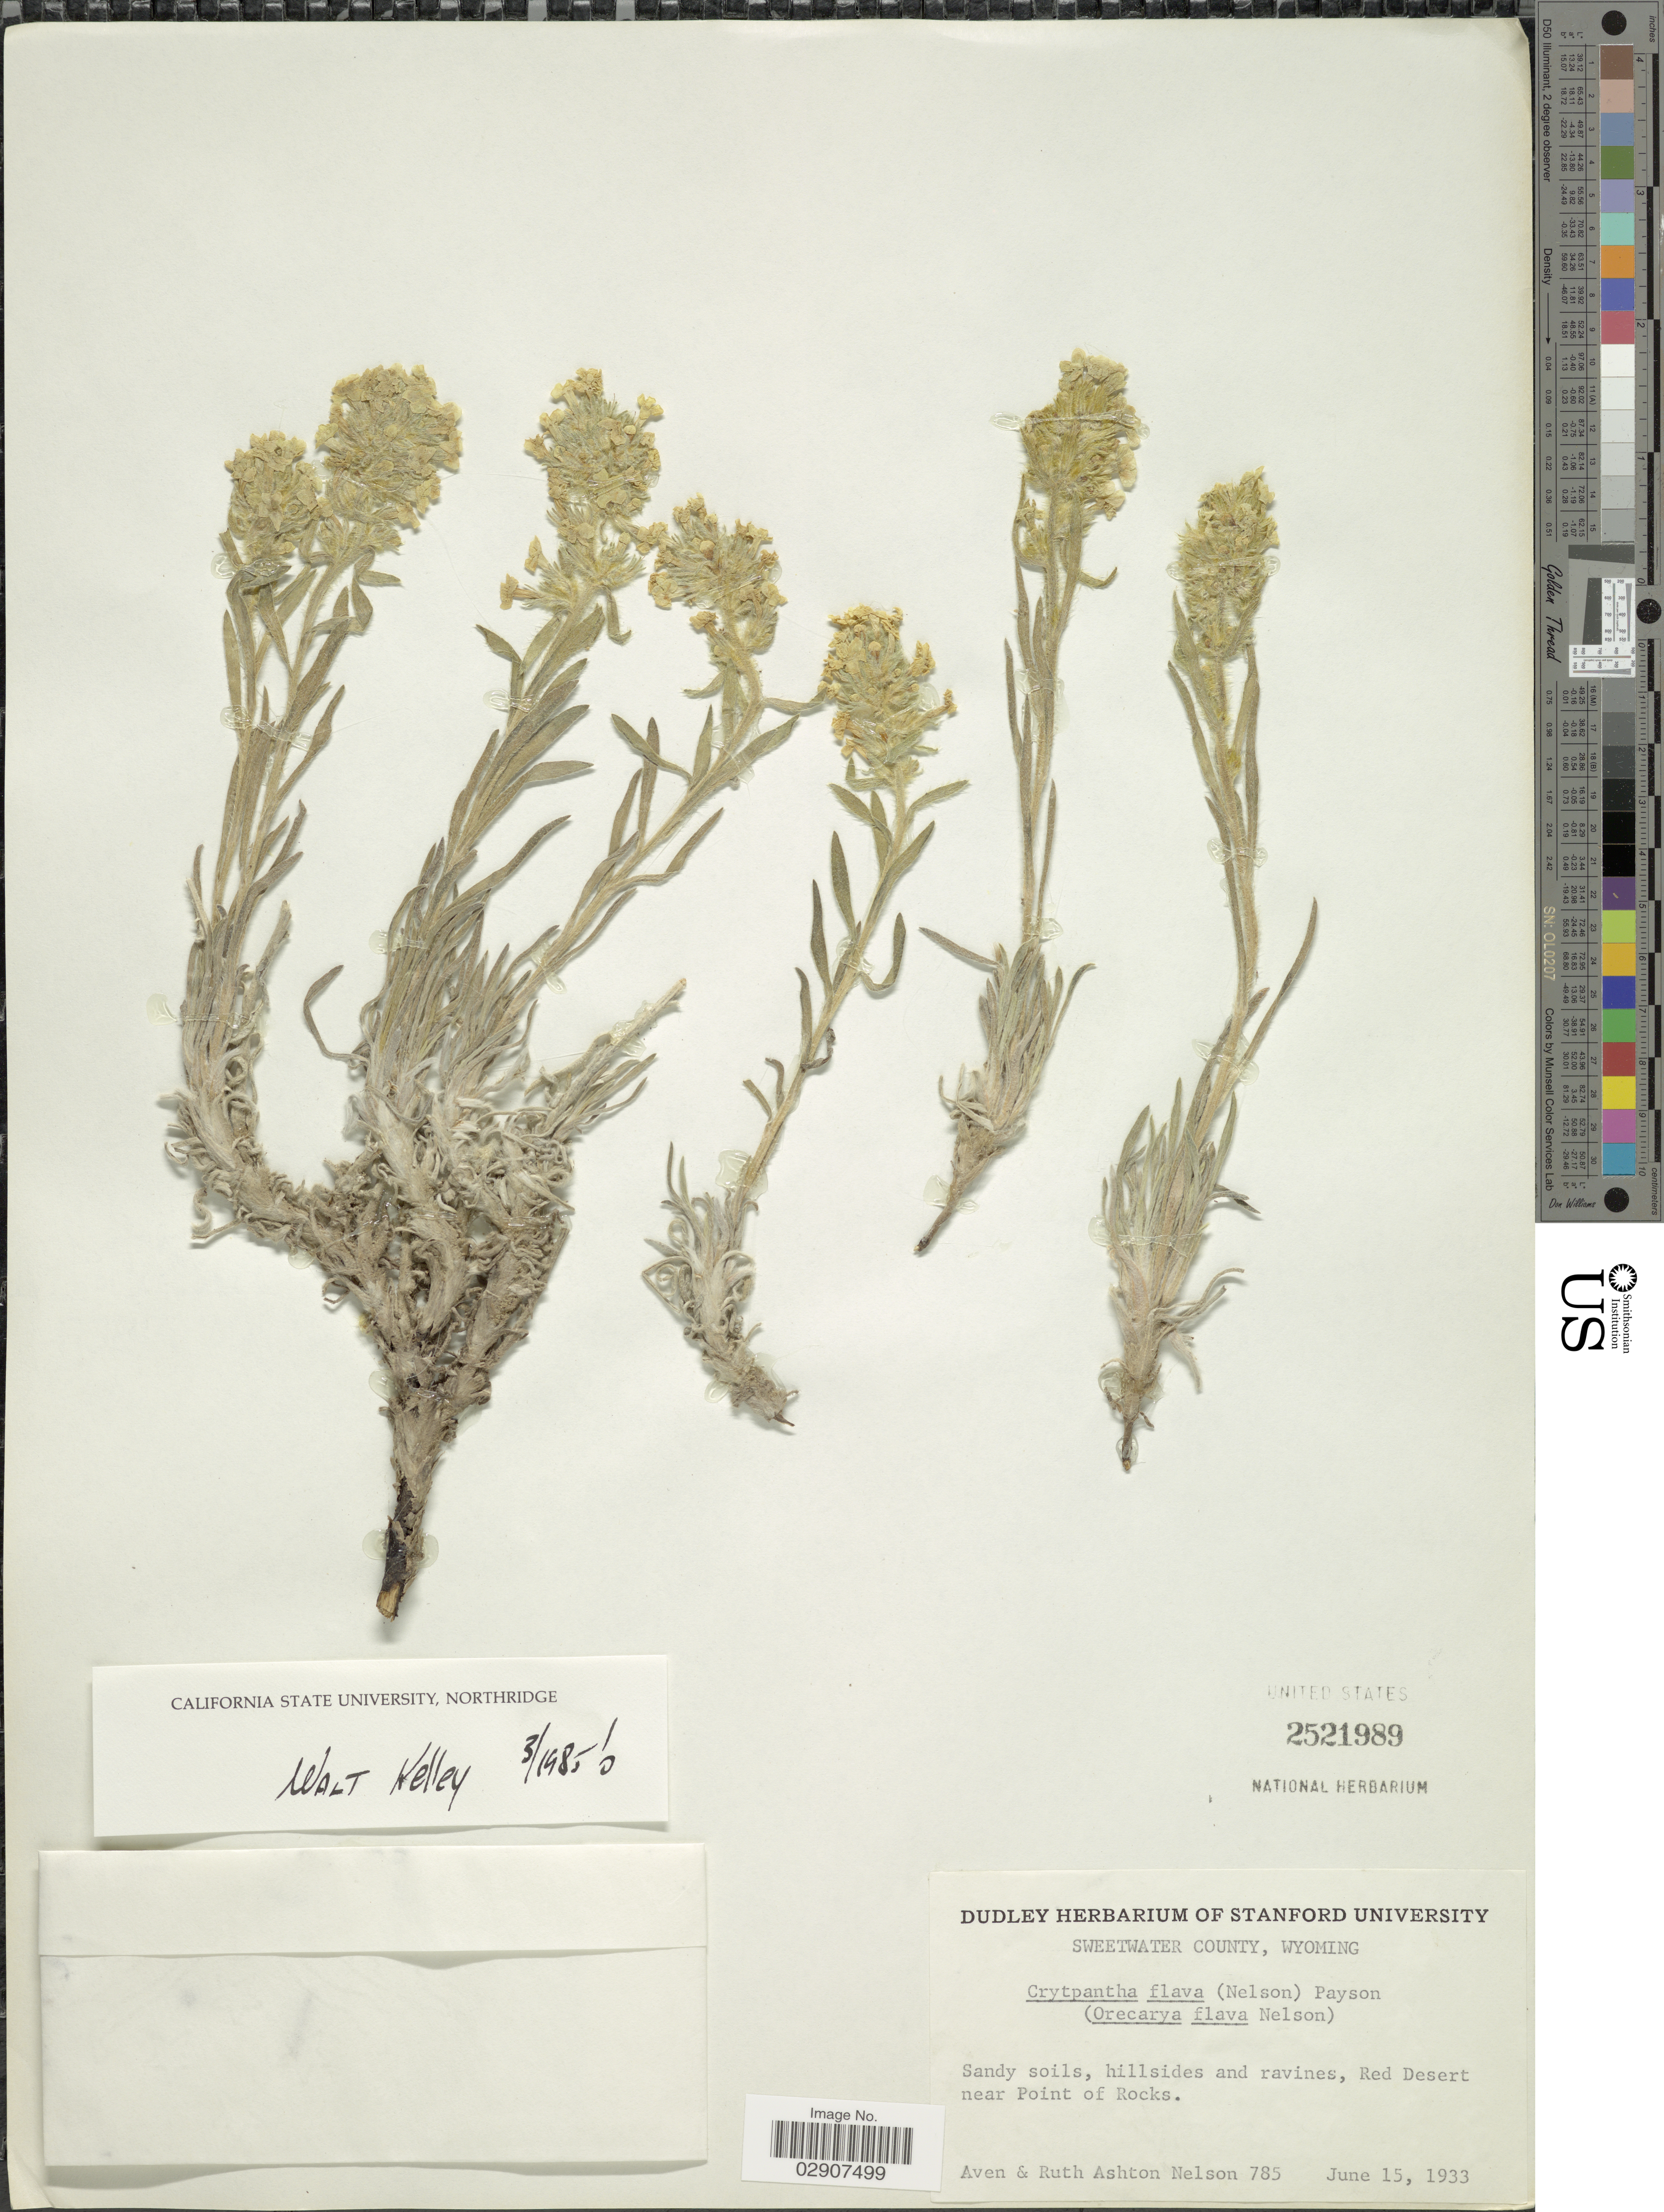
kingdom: Plantae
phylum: Tracheophyta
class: Magnoliopsida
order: Boraginales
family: Boraginaceae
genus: Cryptantha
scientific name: Cryptantha flava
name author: (A. Nelson) Payson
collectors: A. Nelson & R. A. Nelson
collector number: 785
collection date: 1933-06-15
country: United States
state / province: Wyoming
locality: Sweetwater County, Wyoming, Sandy soils, hillsides and ravines, Red Desert near Point of Rocks.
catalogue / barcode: US 2521989